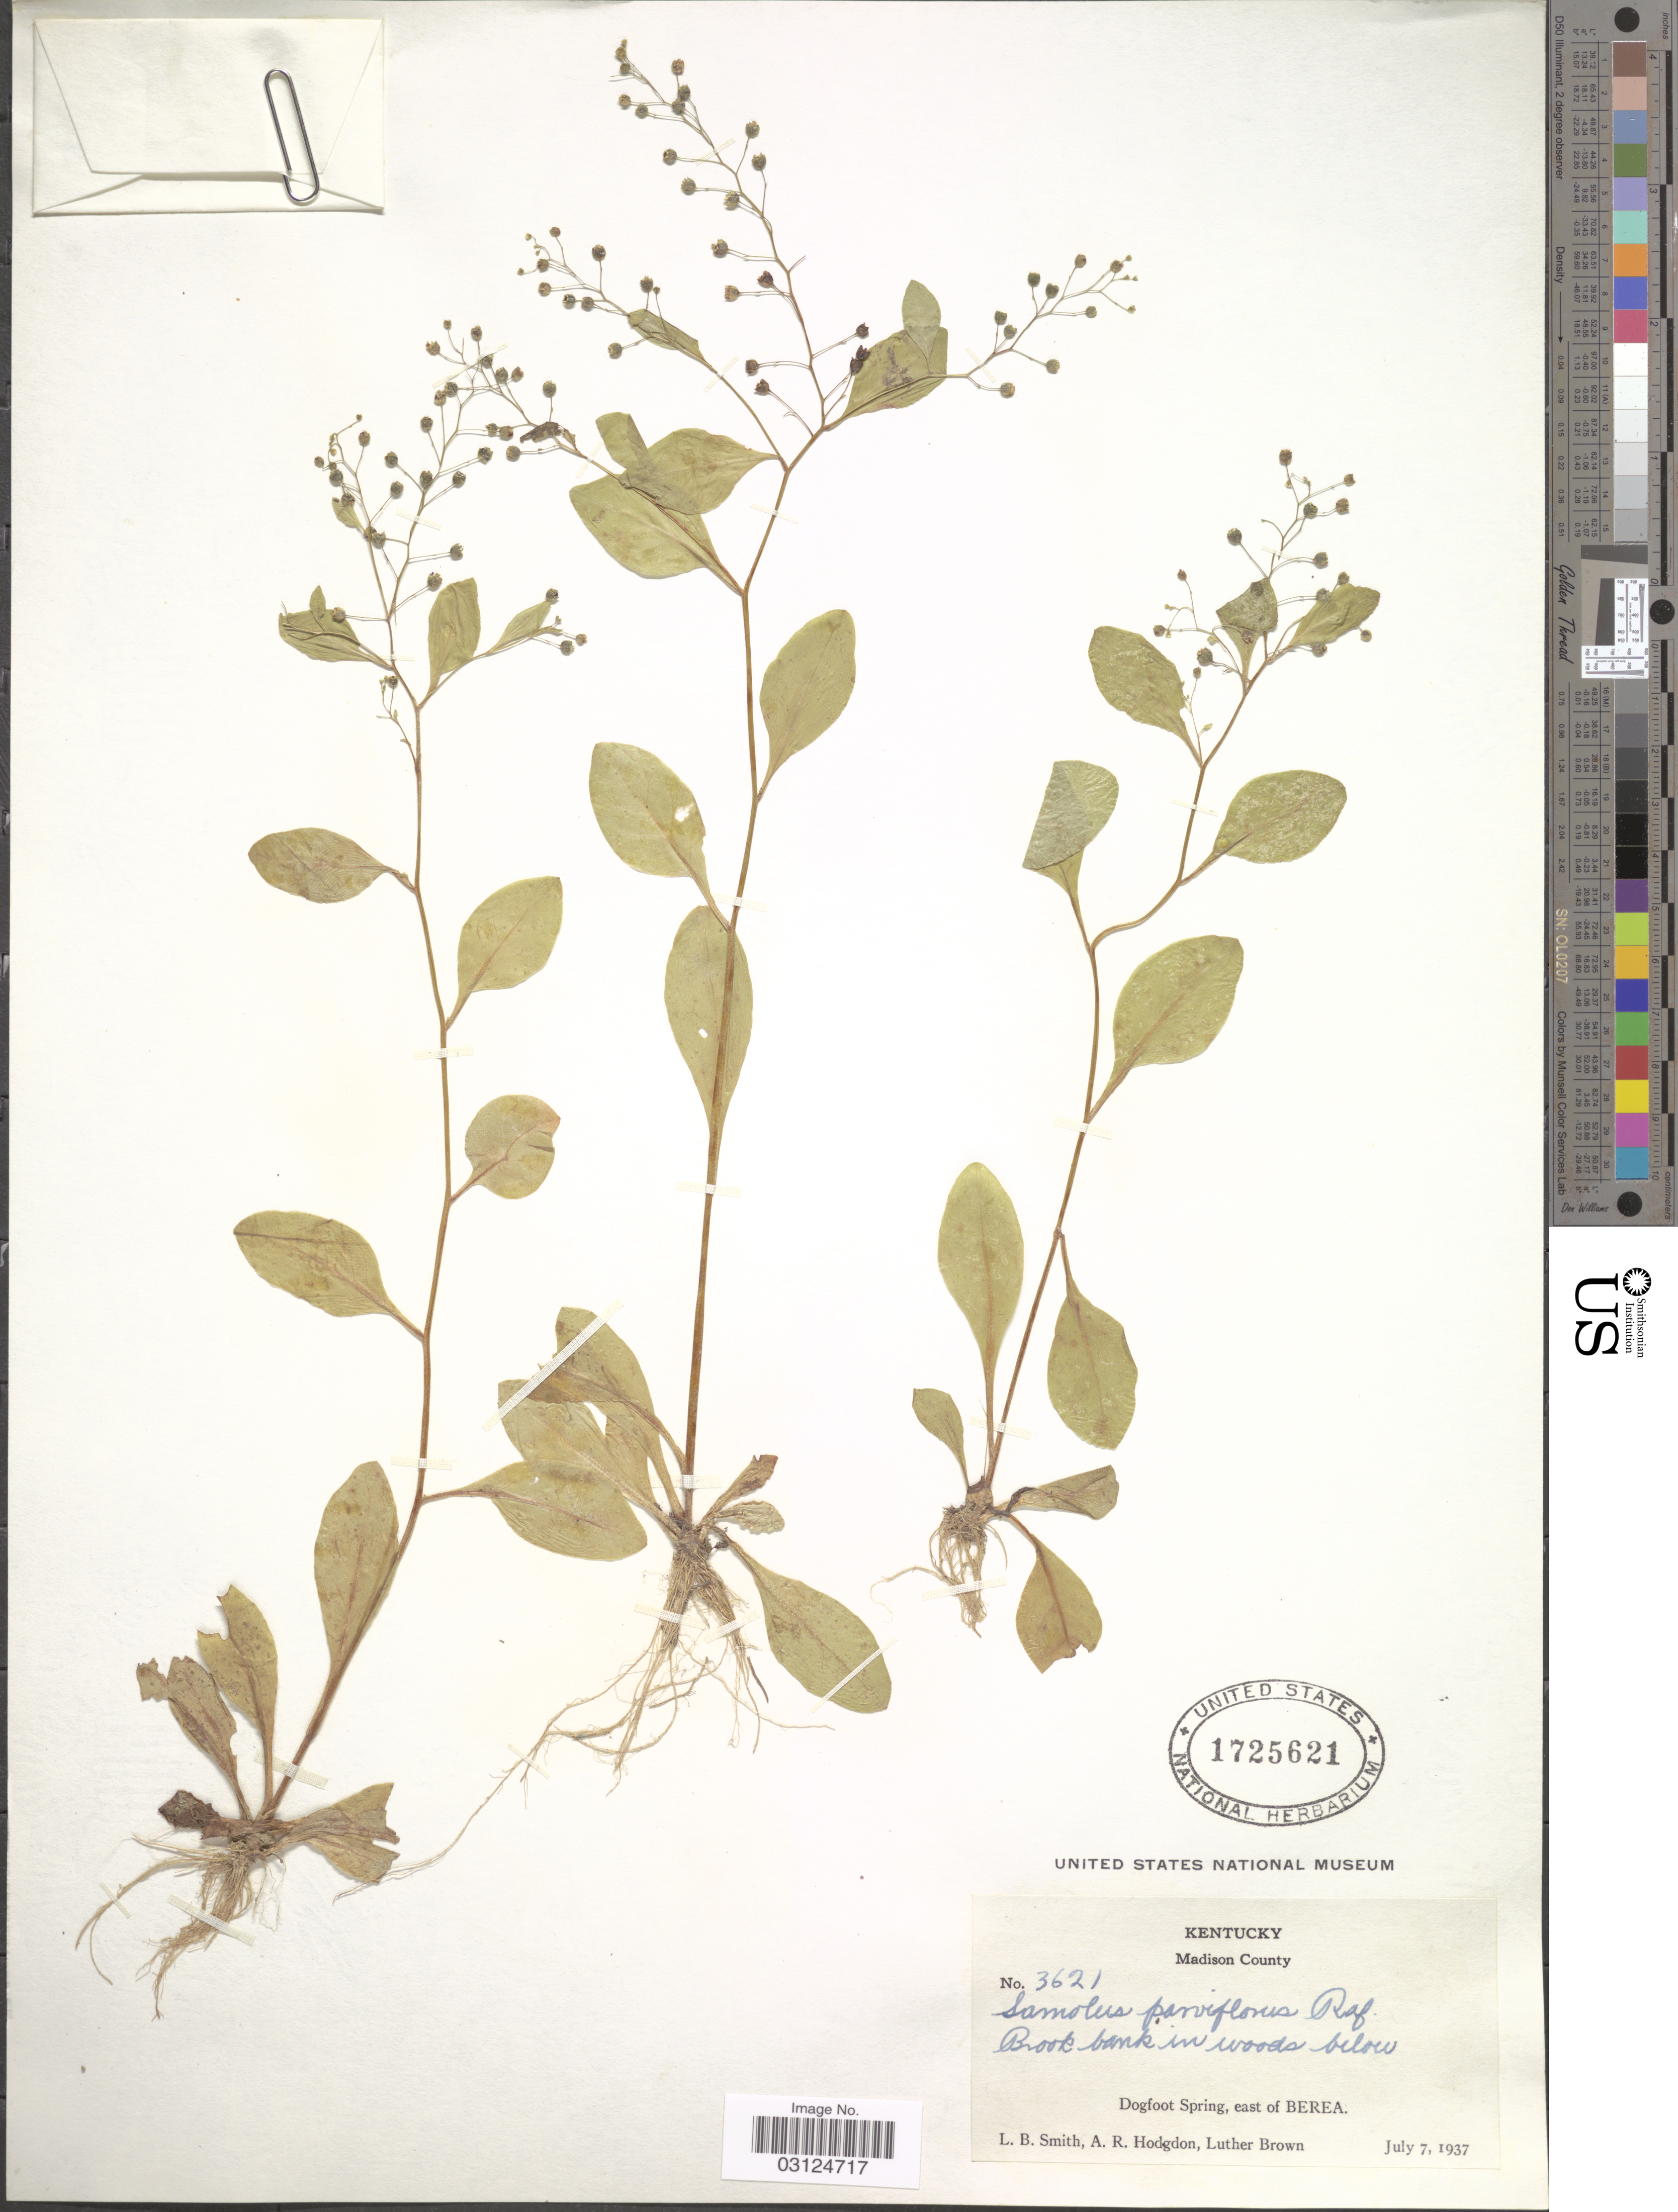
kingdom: Plantae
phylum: Tracheophyta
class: Magnoliopsida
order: Ericales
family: Primulaceae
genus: Samolus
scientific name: Samolus parviflorus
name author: Raf.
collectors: L. Smith, A. R. Hodgdon & L. Brown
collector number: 3621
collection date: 1937-07-07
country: United States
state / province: Kentucky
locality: Madison County. Brook bank in woods below Dogfoot Spring, east of Berea.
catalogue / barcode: US 1725621